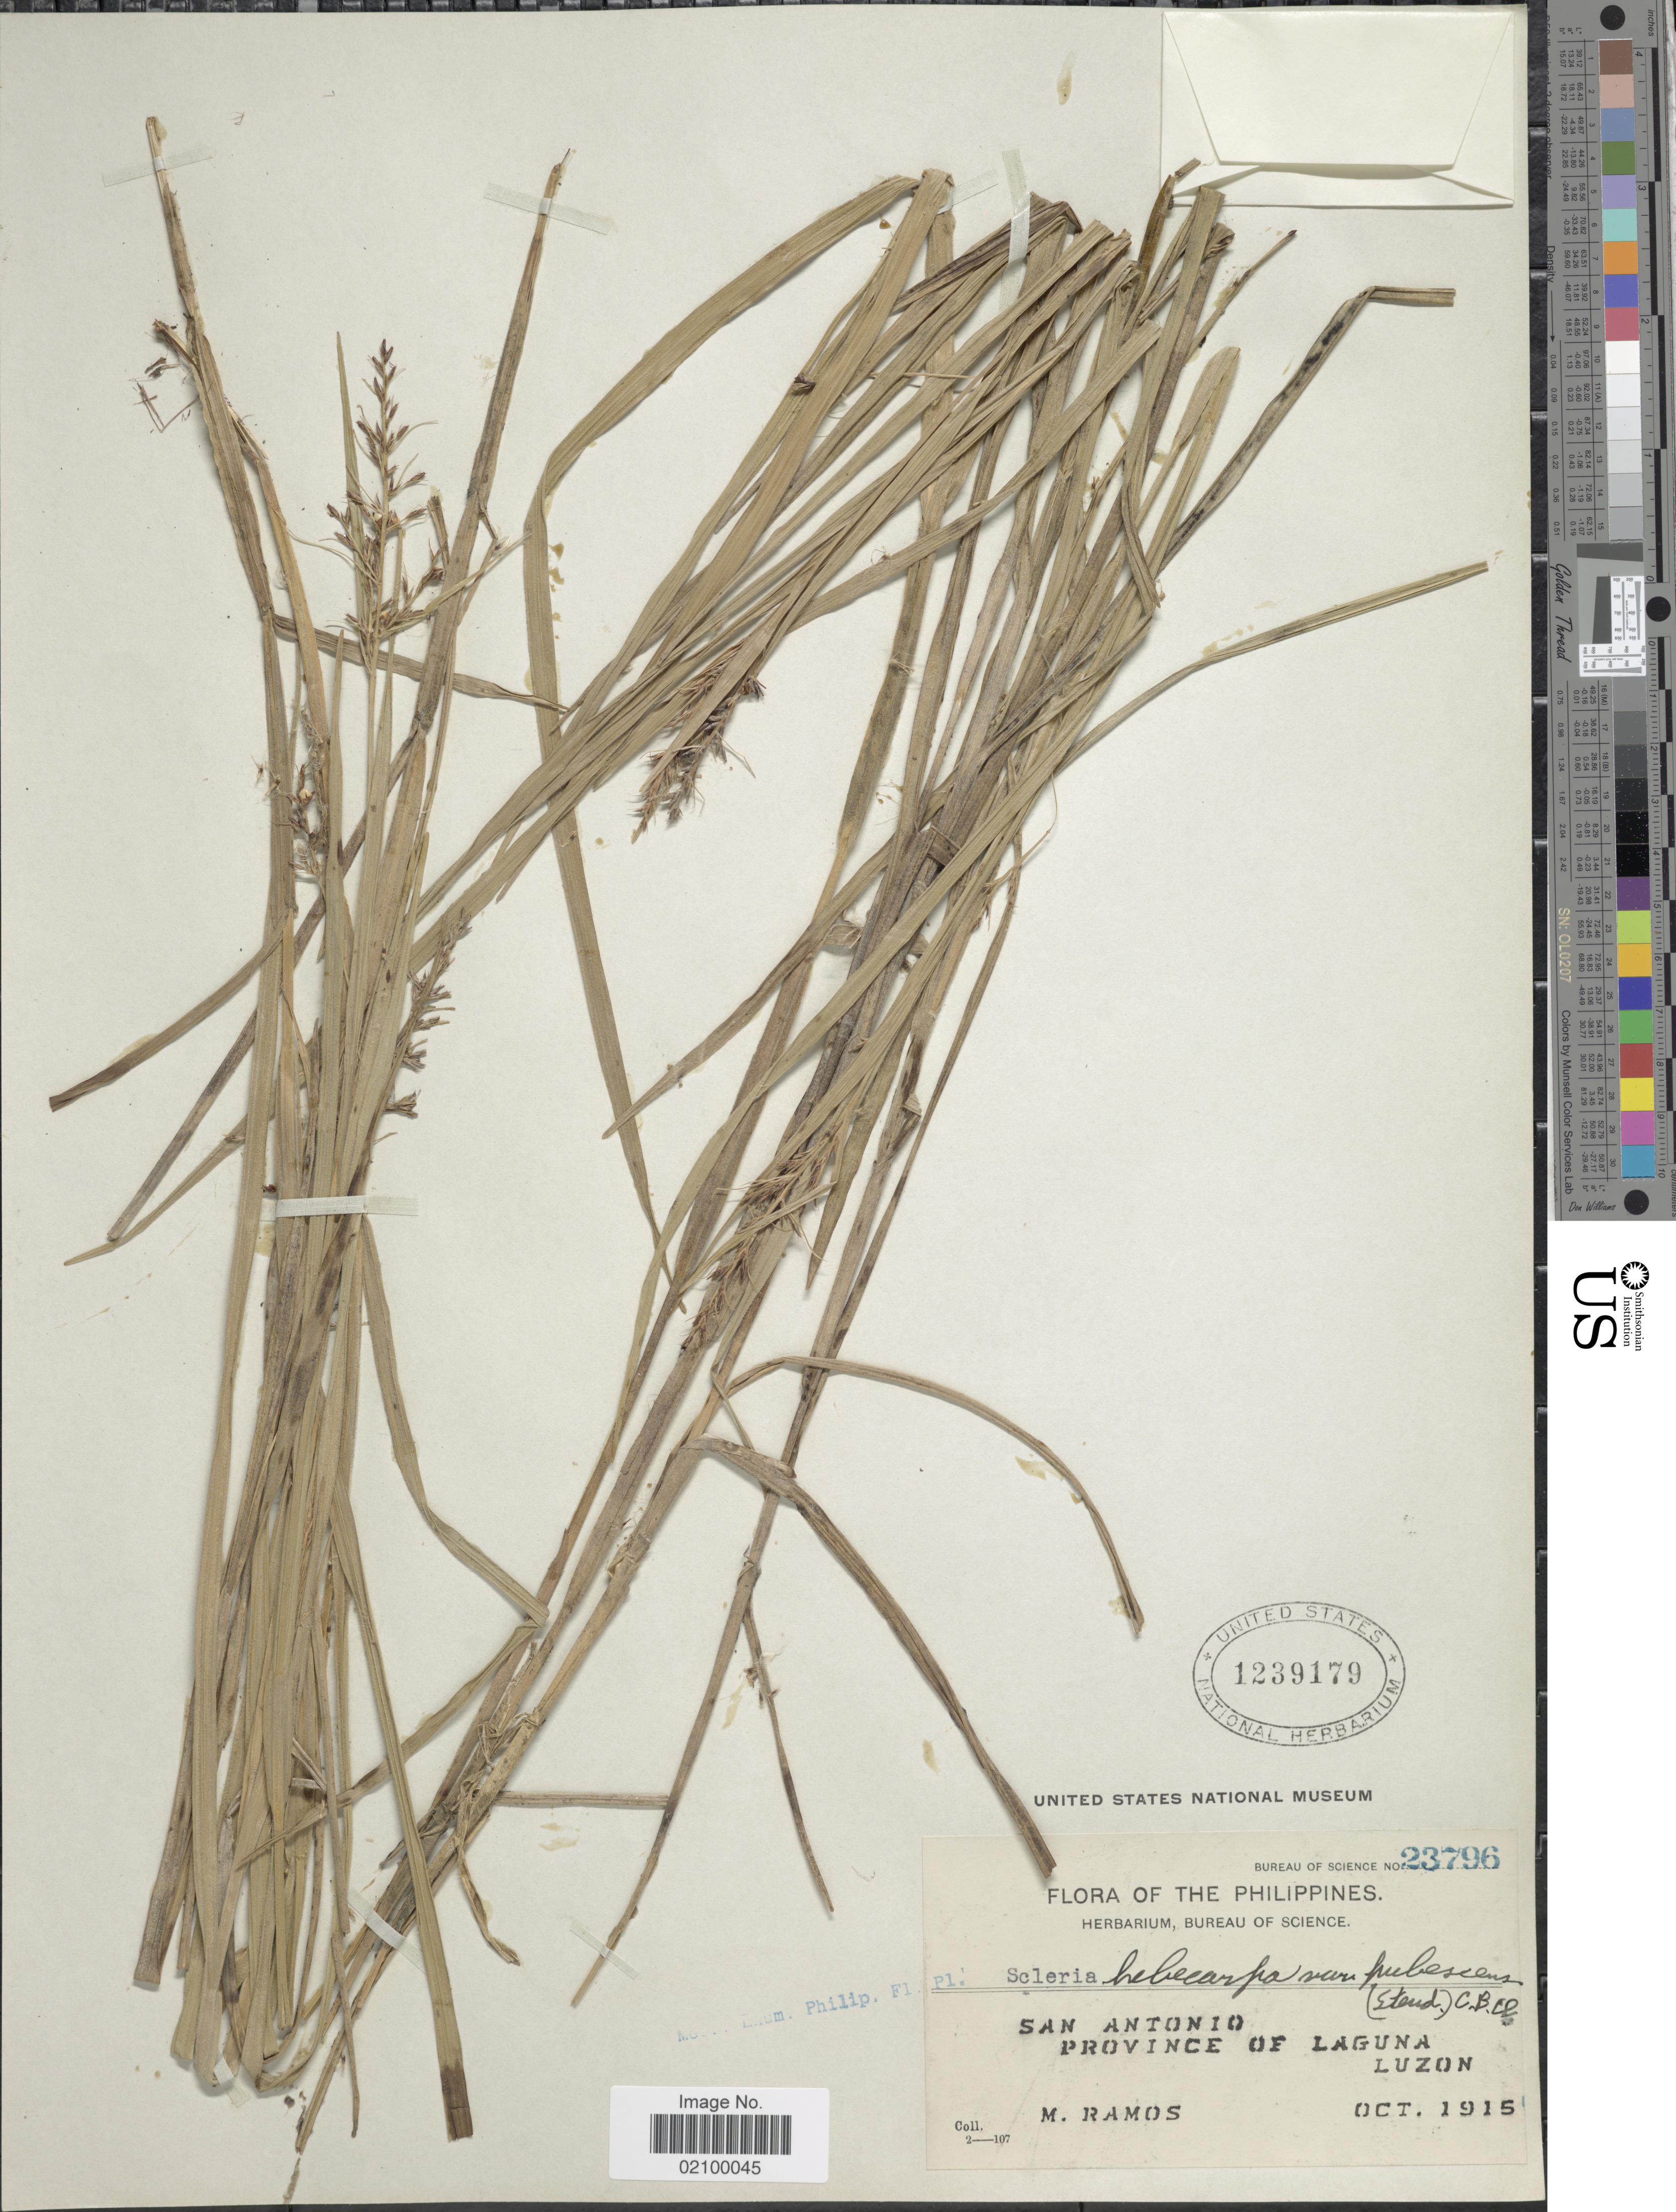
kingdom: Plantae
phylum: Tracheophyta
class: Liliopsida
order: Poales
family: Cyperaceae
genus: Scleria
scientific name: Scleria levis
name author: Retz.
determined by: Strong, Mark T., (BOT), Smithsonian Institution - National Museum of Natural History (UNITED STATES)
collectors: M. Ramos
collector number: Bureau of Science 23796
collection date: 1915-10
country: Philippines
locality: San Antonio, Province of Laguna, Luzon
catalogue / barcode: US 1239179